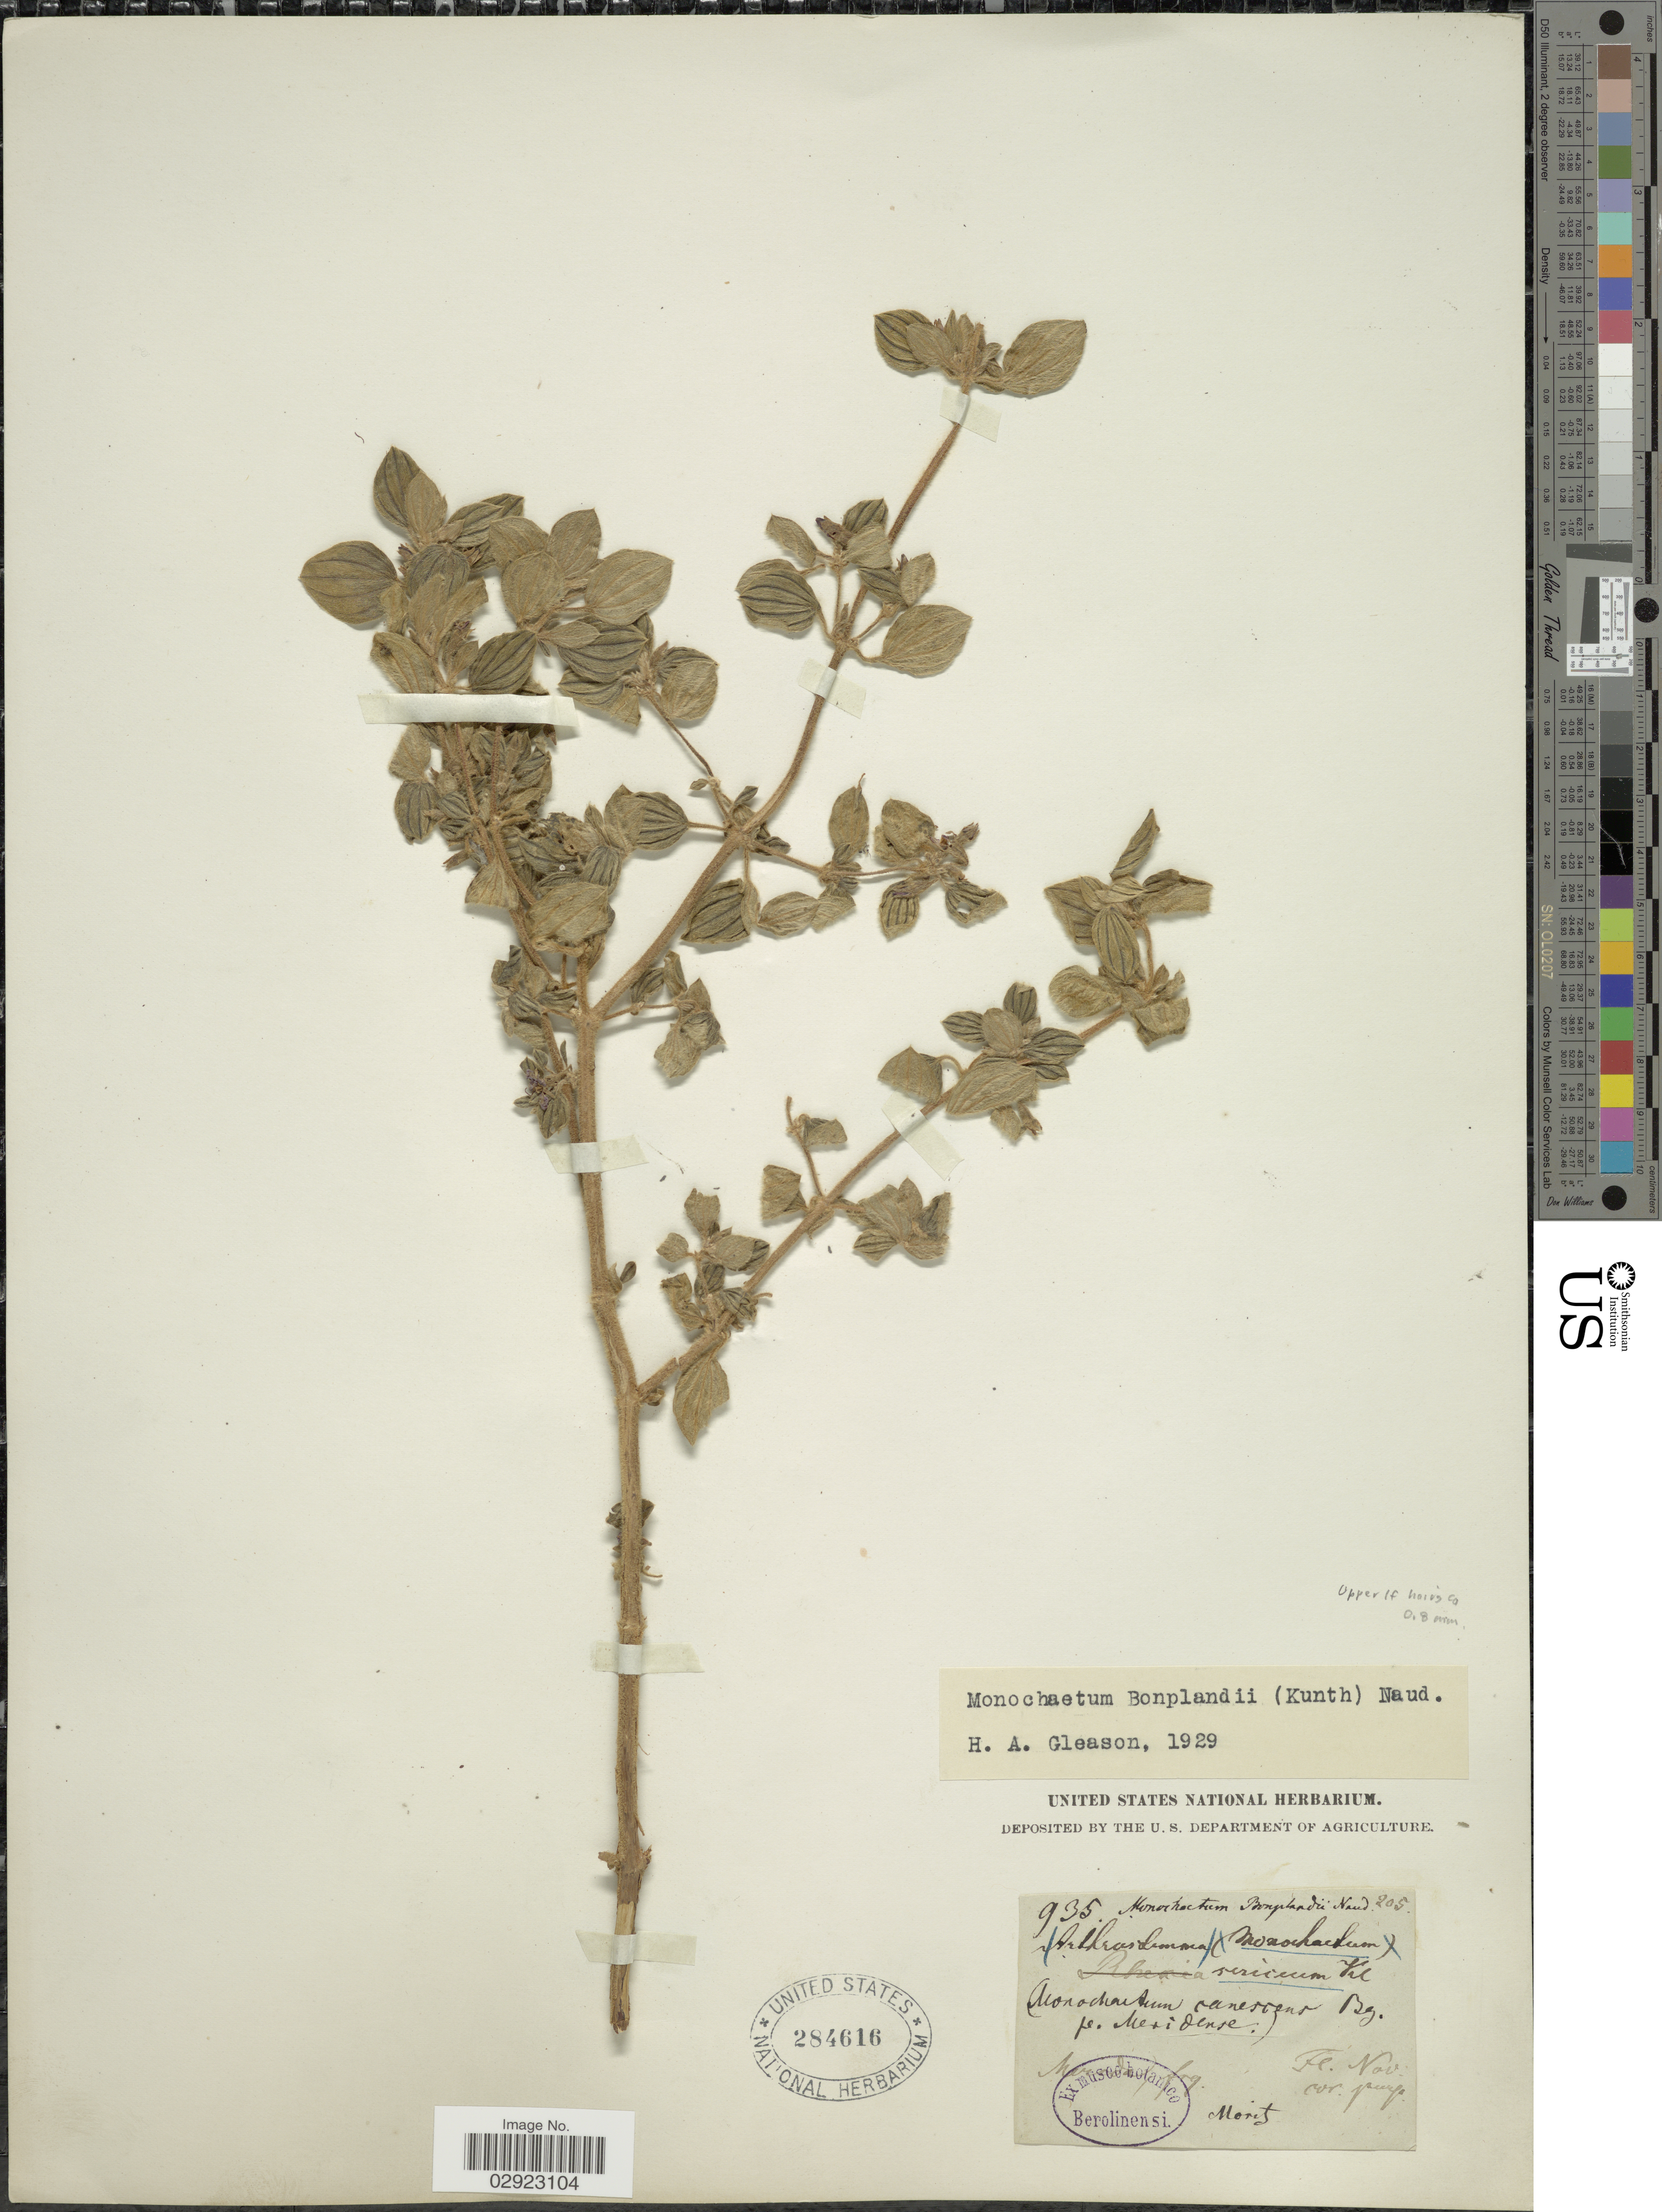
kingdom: Plantae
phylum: Tracheophyta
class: Magnoliopsida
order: Myrtales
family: Melastomataceae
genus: Monochaetum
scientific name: Monochaetum bonplandii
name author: (Kunth) Naudin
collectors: Moritz, --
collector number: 935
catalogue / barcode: US 284616